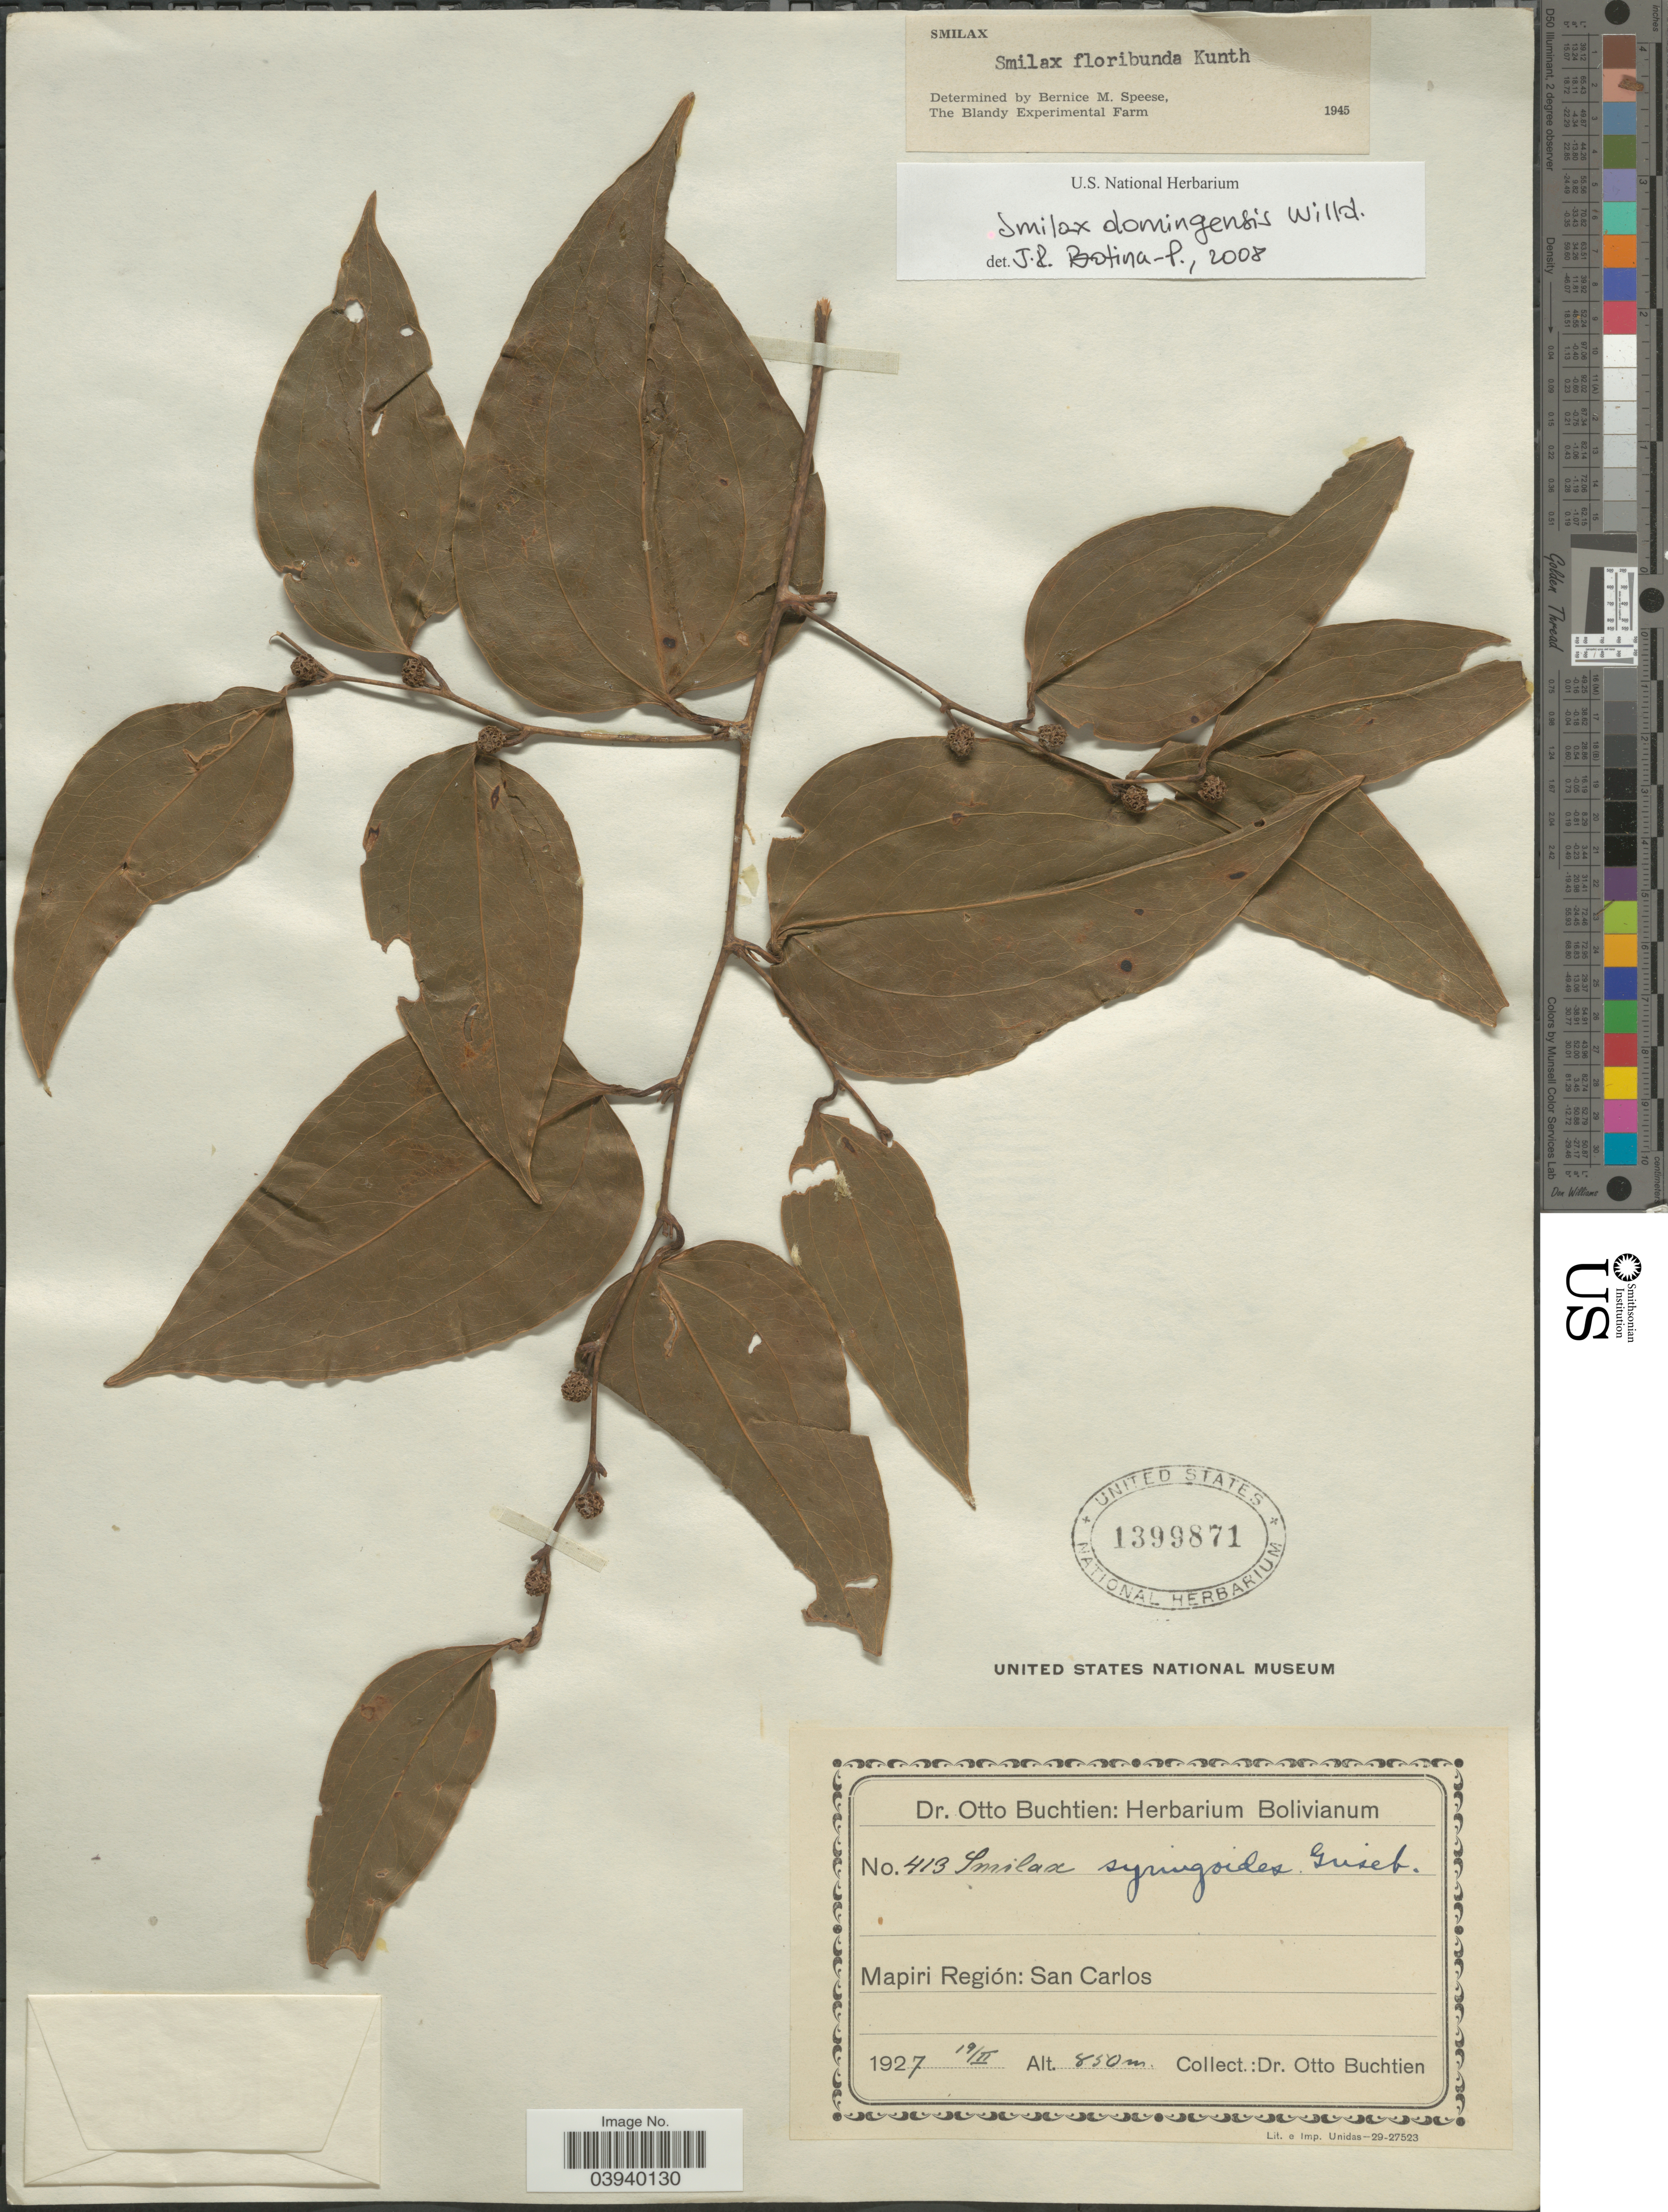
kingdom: Plantae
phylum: Tracheophyta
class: Liliopsida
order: Liliales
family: Smilacaceae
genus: Smilax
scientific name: Smilax domingensis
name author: Willd.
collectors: O. Buchtien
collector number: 413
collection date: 1927-02-19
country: Bolivia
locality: Mapiri Región: San Carlos.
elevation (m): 850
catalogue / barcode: US 1399871